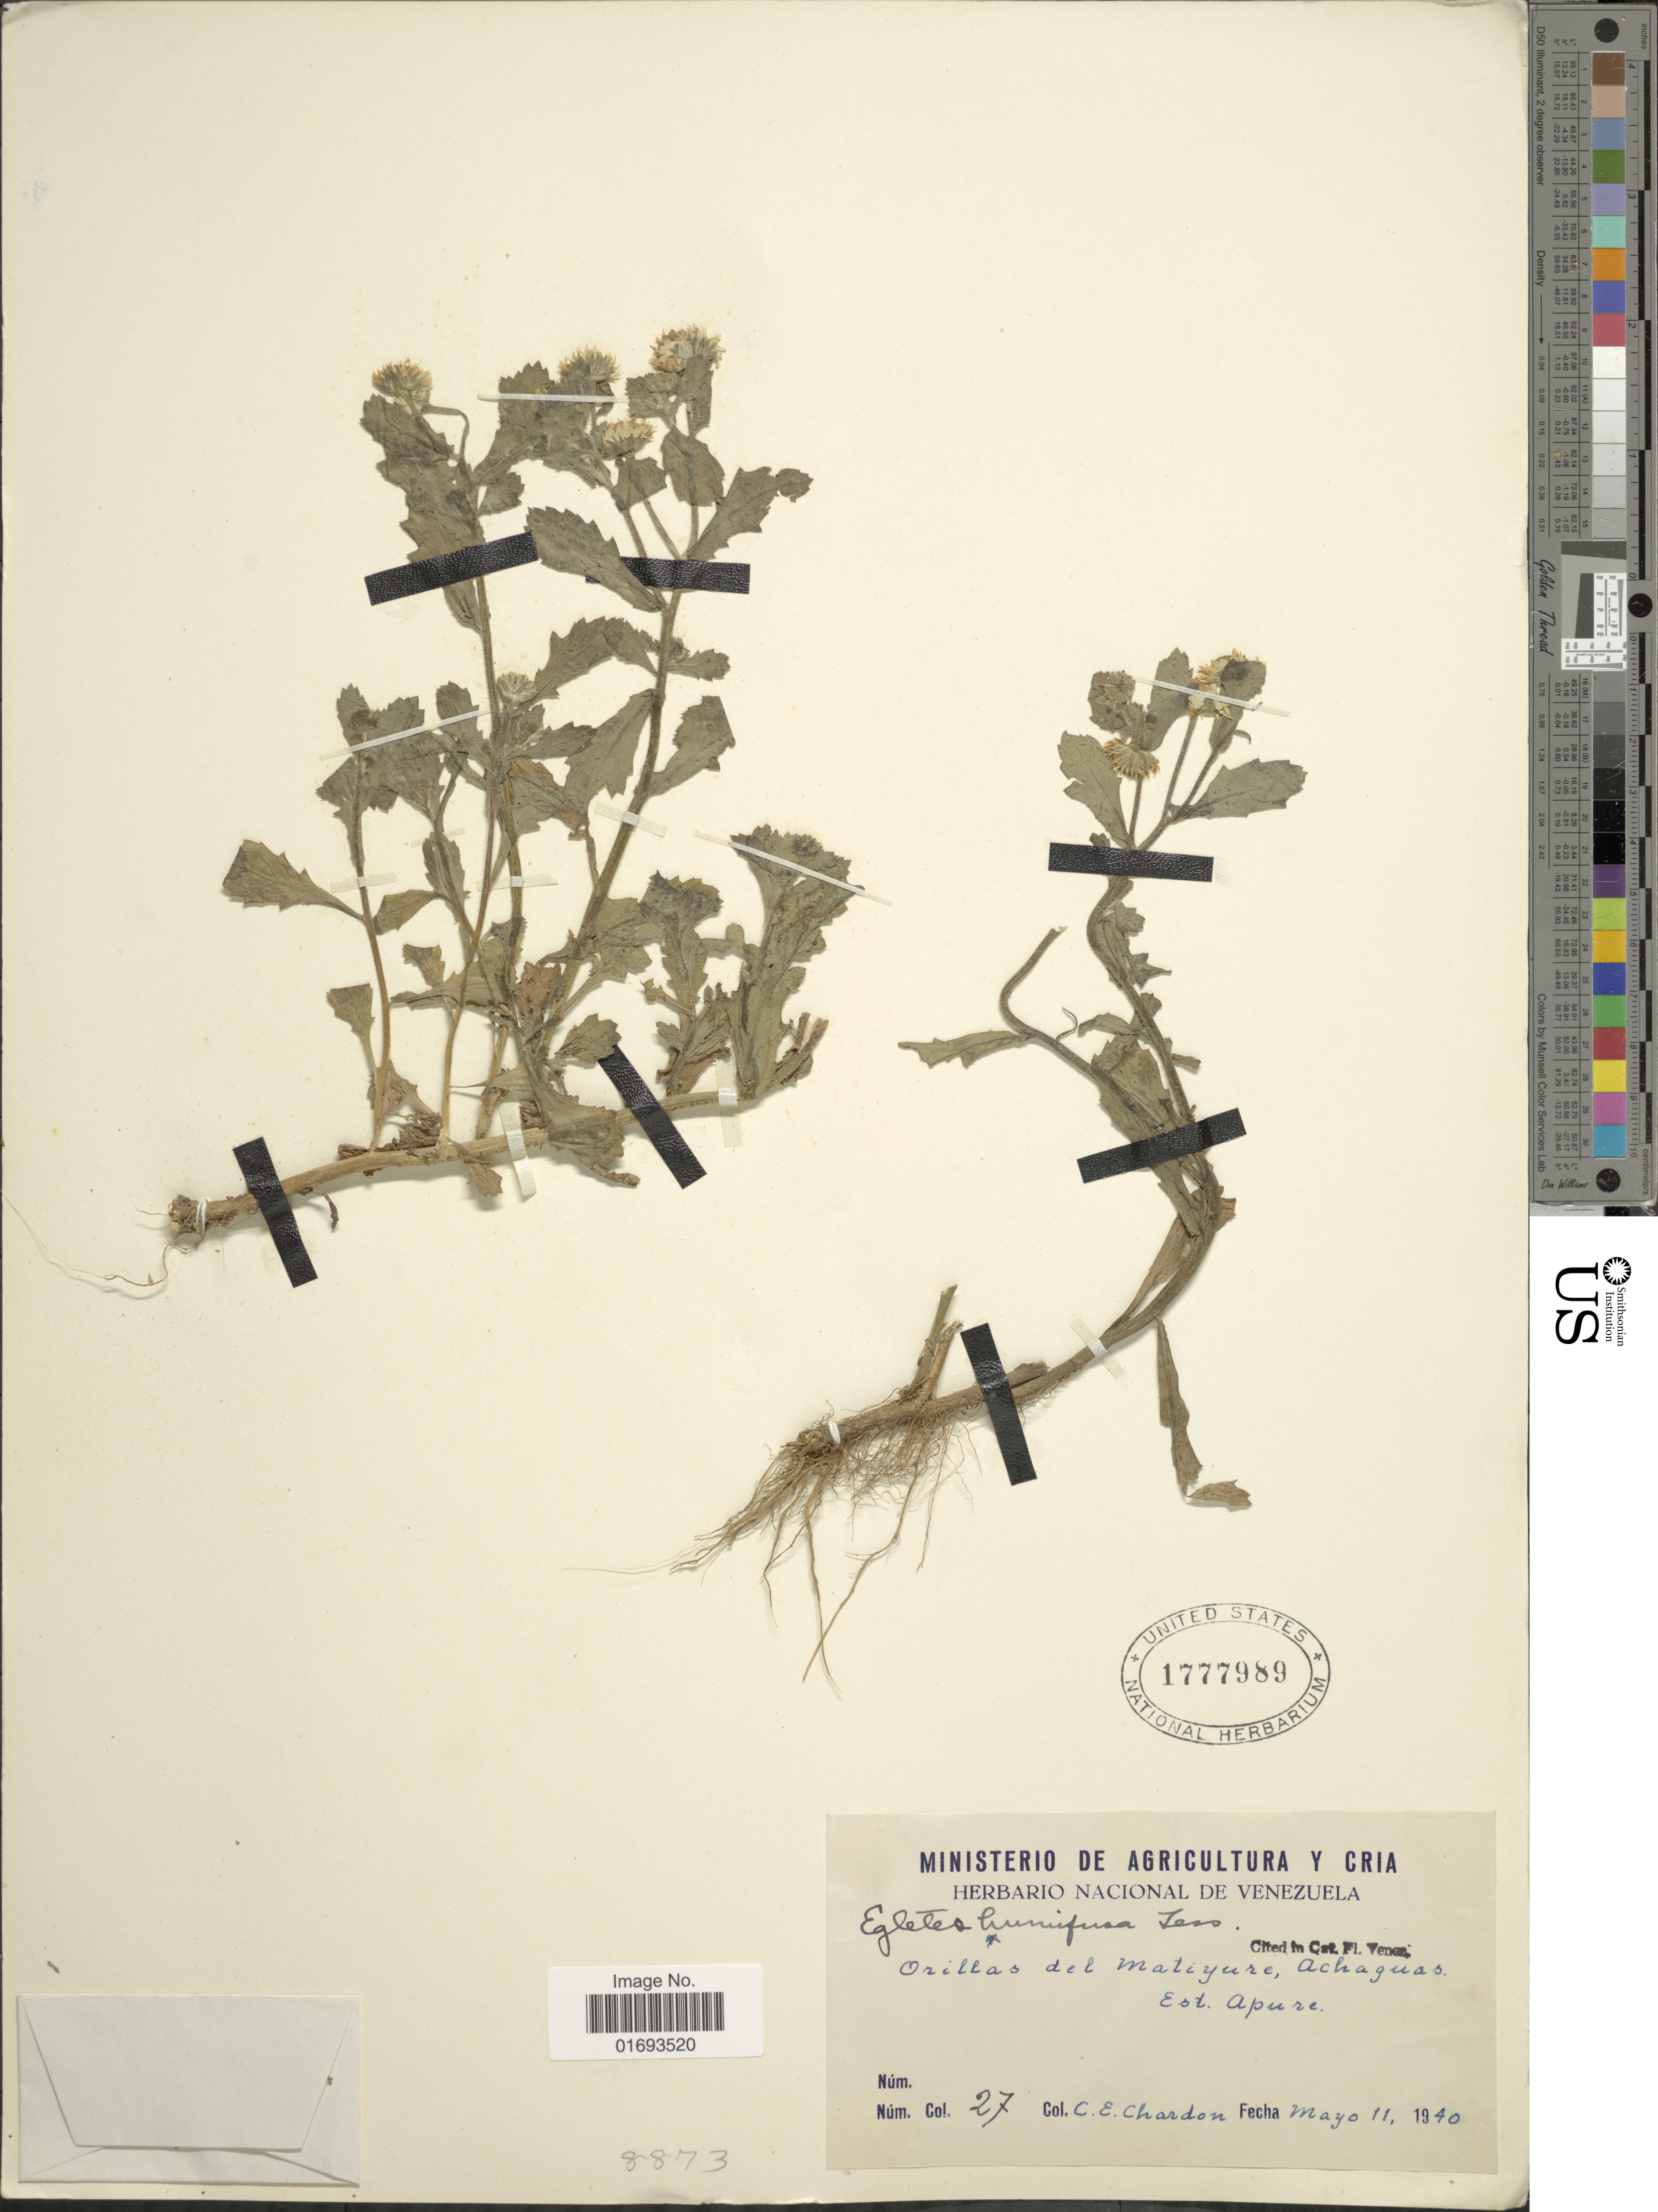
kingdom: Plantae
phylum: Tracheophyta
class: Magnoliopsida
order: Asterales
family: Asteraceae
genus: Egletes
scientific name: Egletes florida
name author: Shinners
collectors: C. E. Chardón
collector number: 27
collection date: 1940-05-11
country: Venezuela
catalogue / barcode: US 1777989